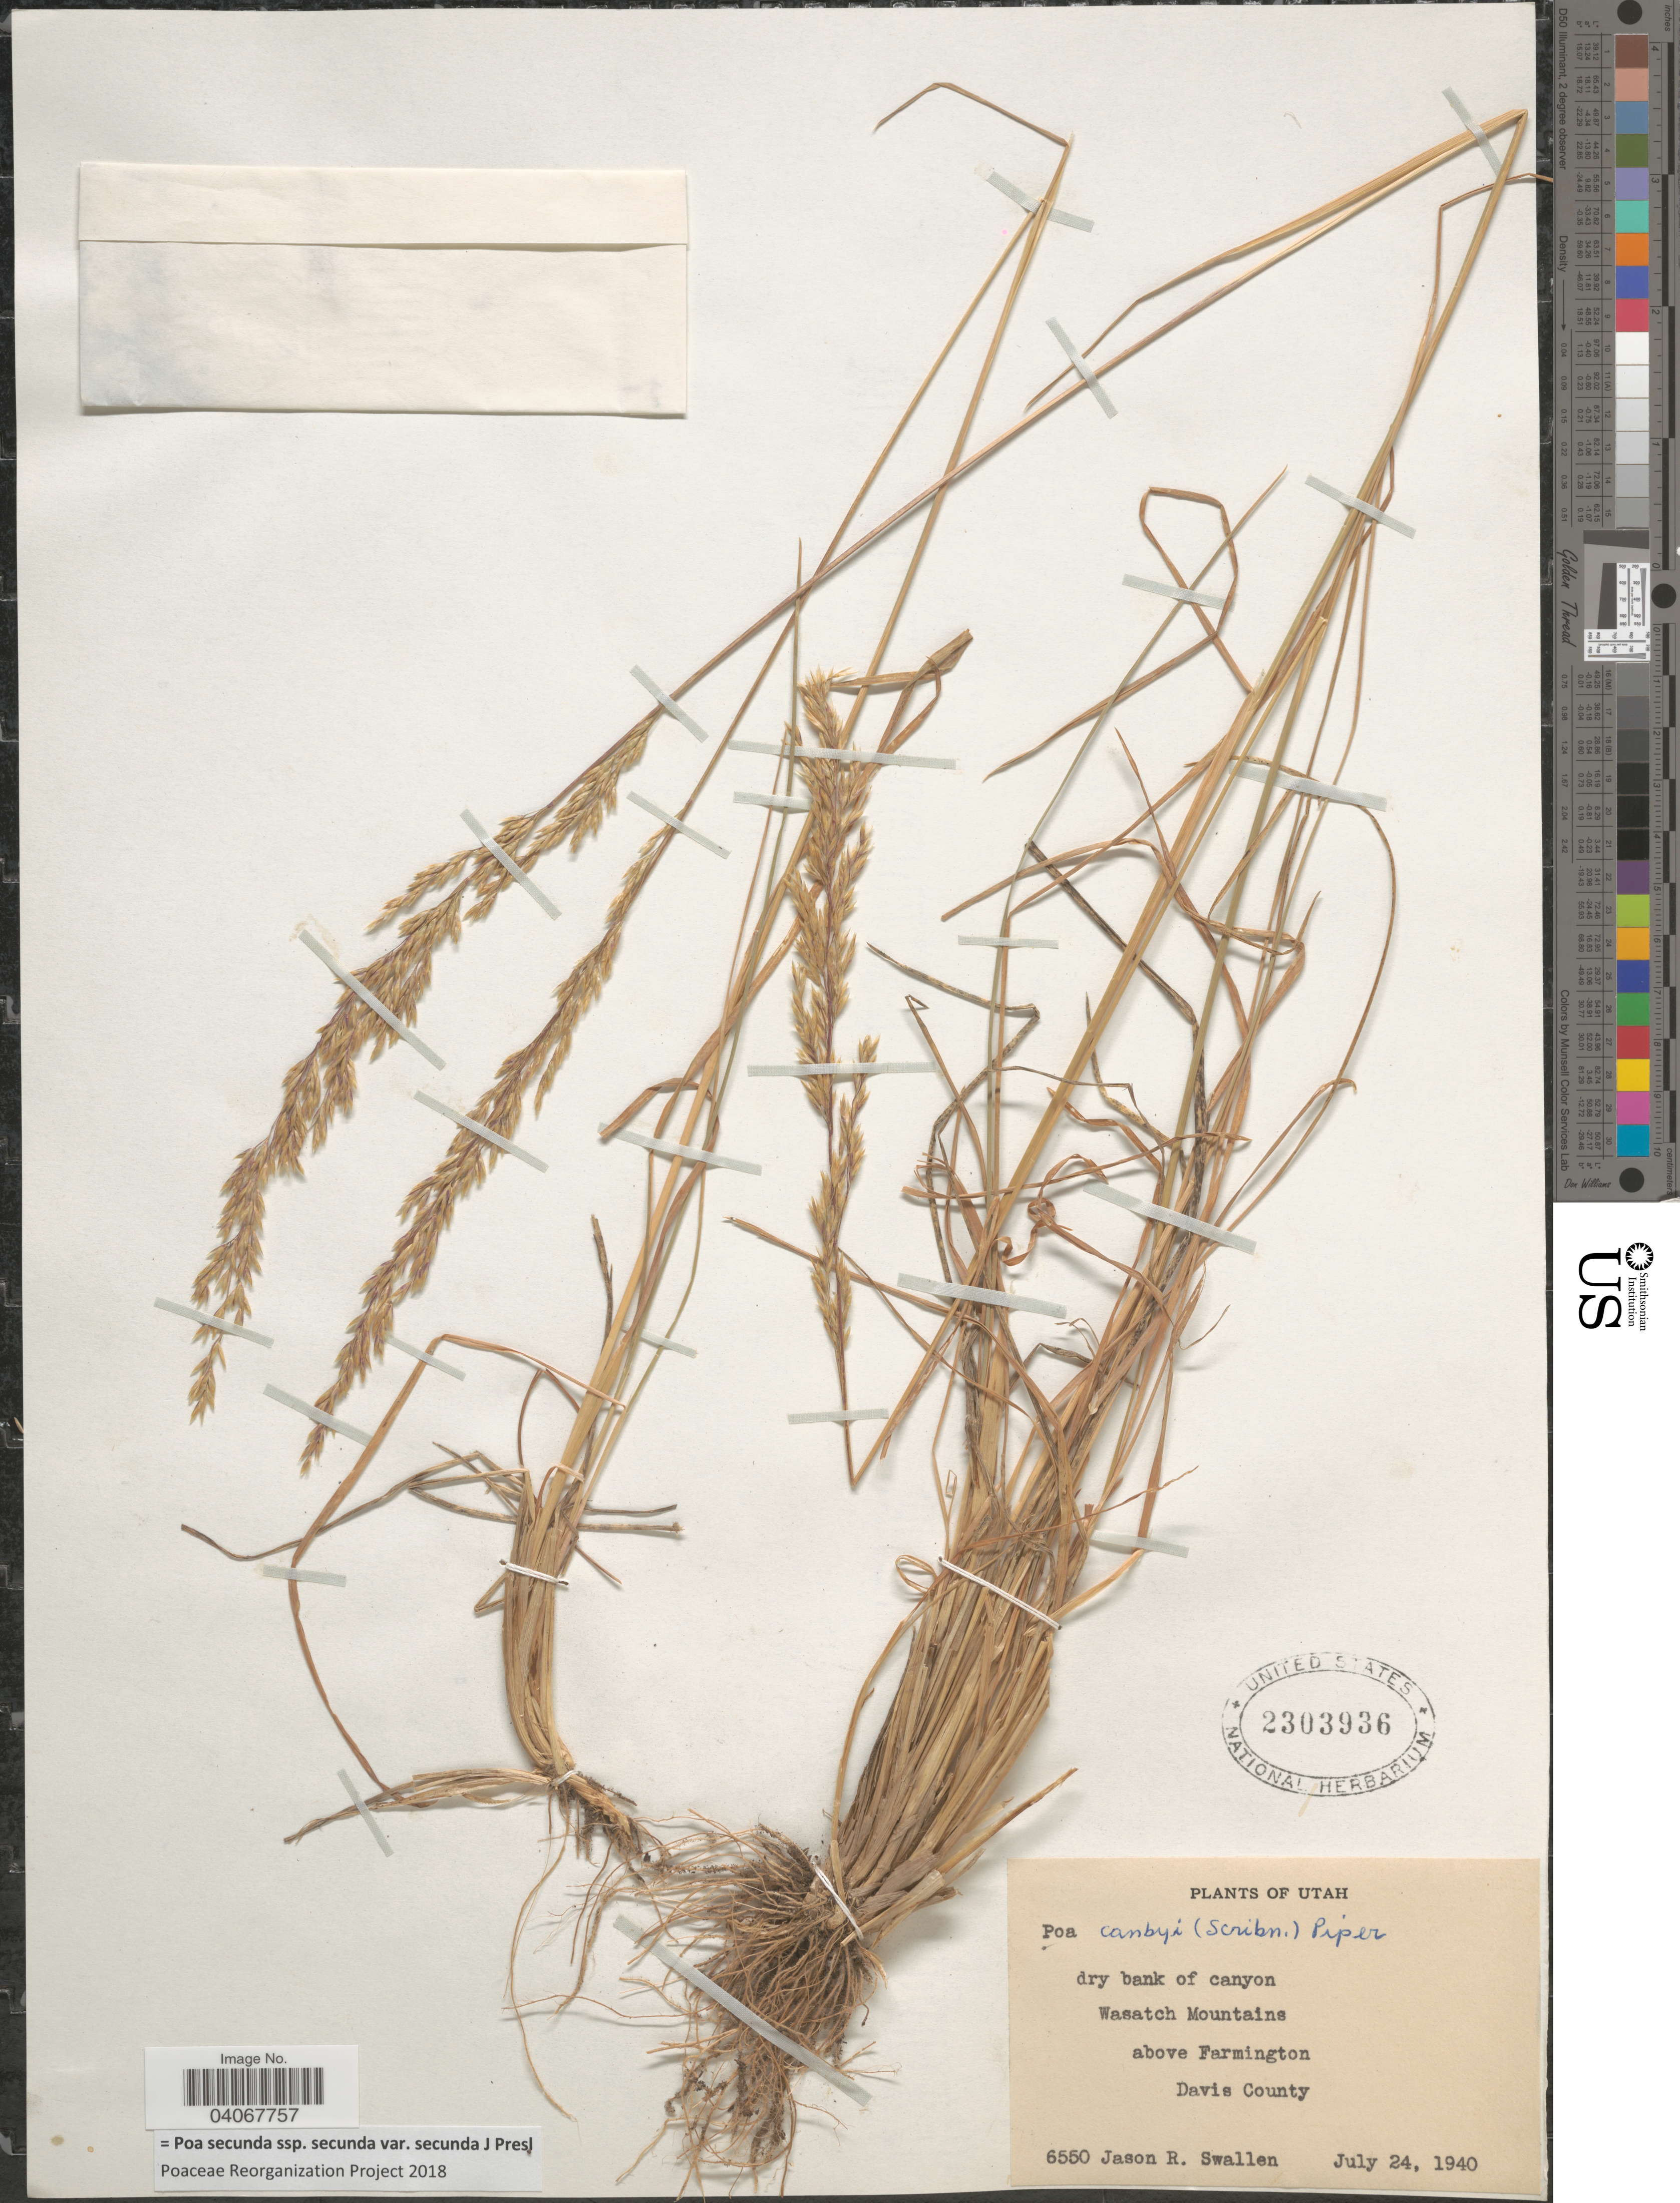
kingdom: Plantae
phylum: Tracheophyta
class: Liliopsida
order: Poales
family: Poaceae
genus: Poa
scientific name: Poa secunda subsp. secunda var. secunda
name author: J. Presl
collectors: J. R. Swallen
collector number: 6550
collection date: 1940-07-24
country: United States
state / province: Utah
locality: Dry bank of canyon Wasatch Mountains above Farmington. Davis County.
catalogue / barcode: US 2303936